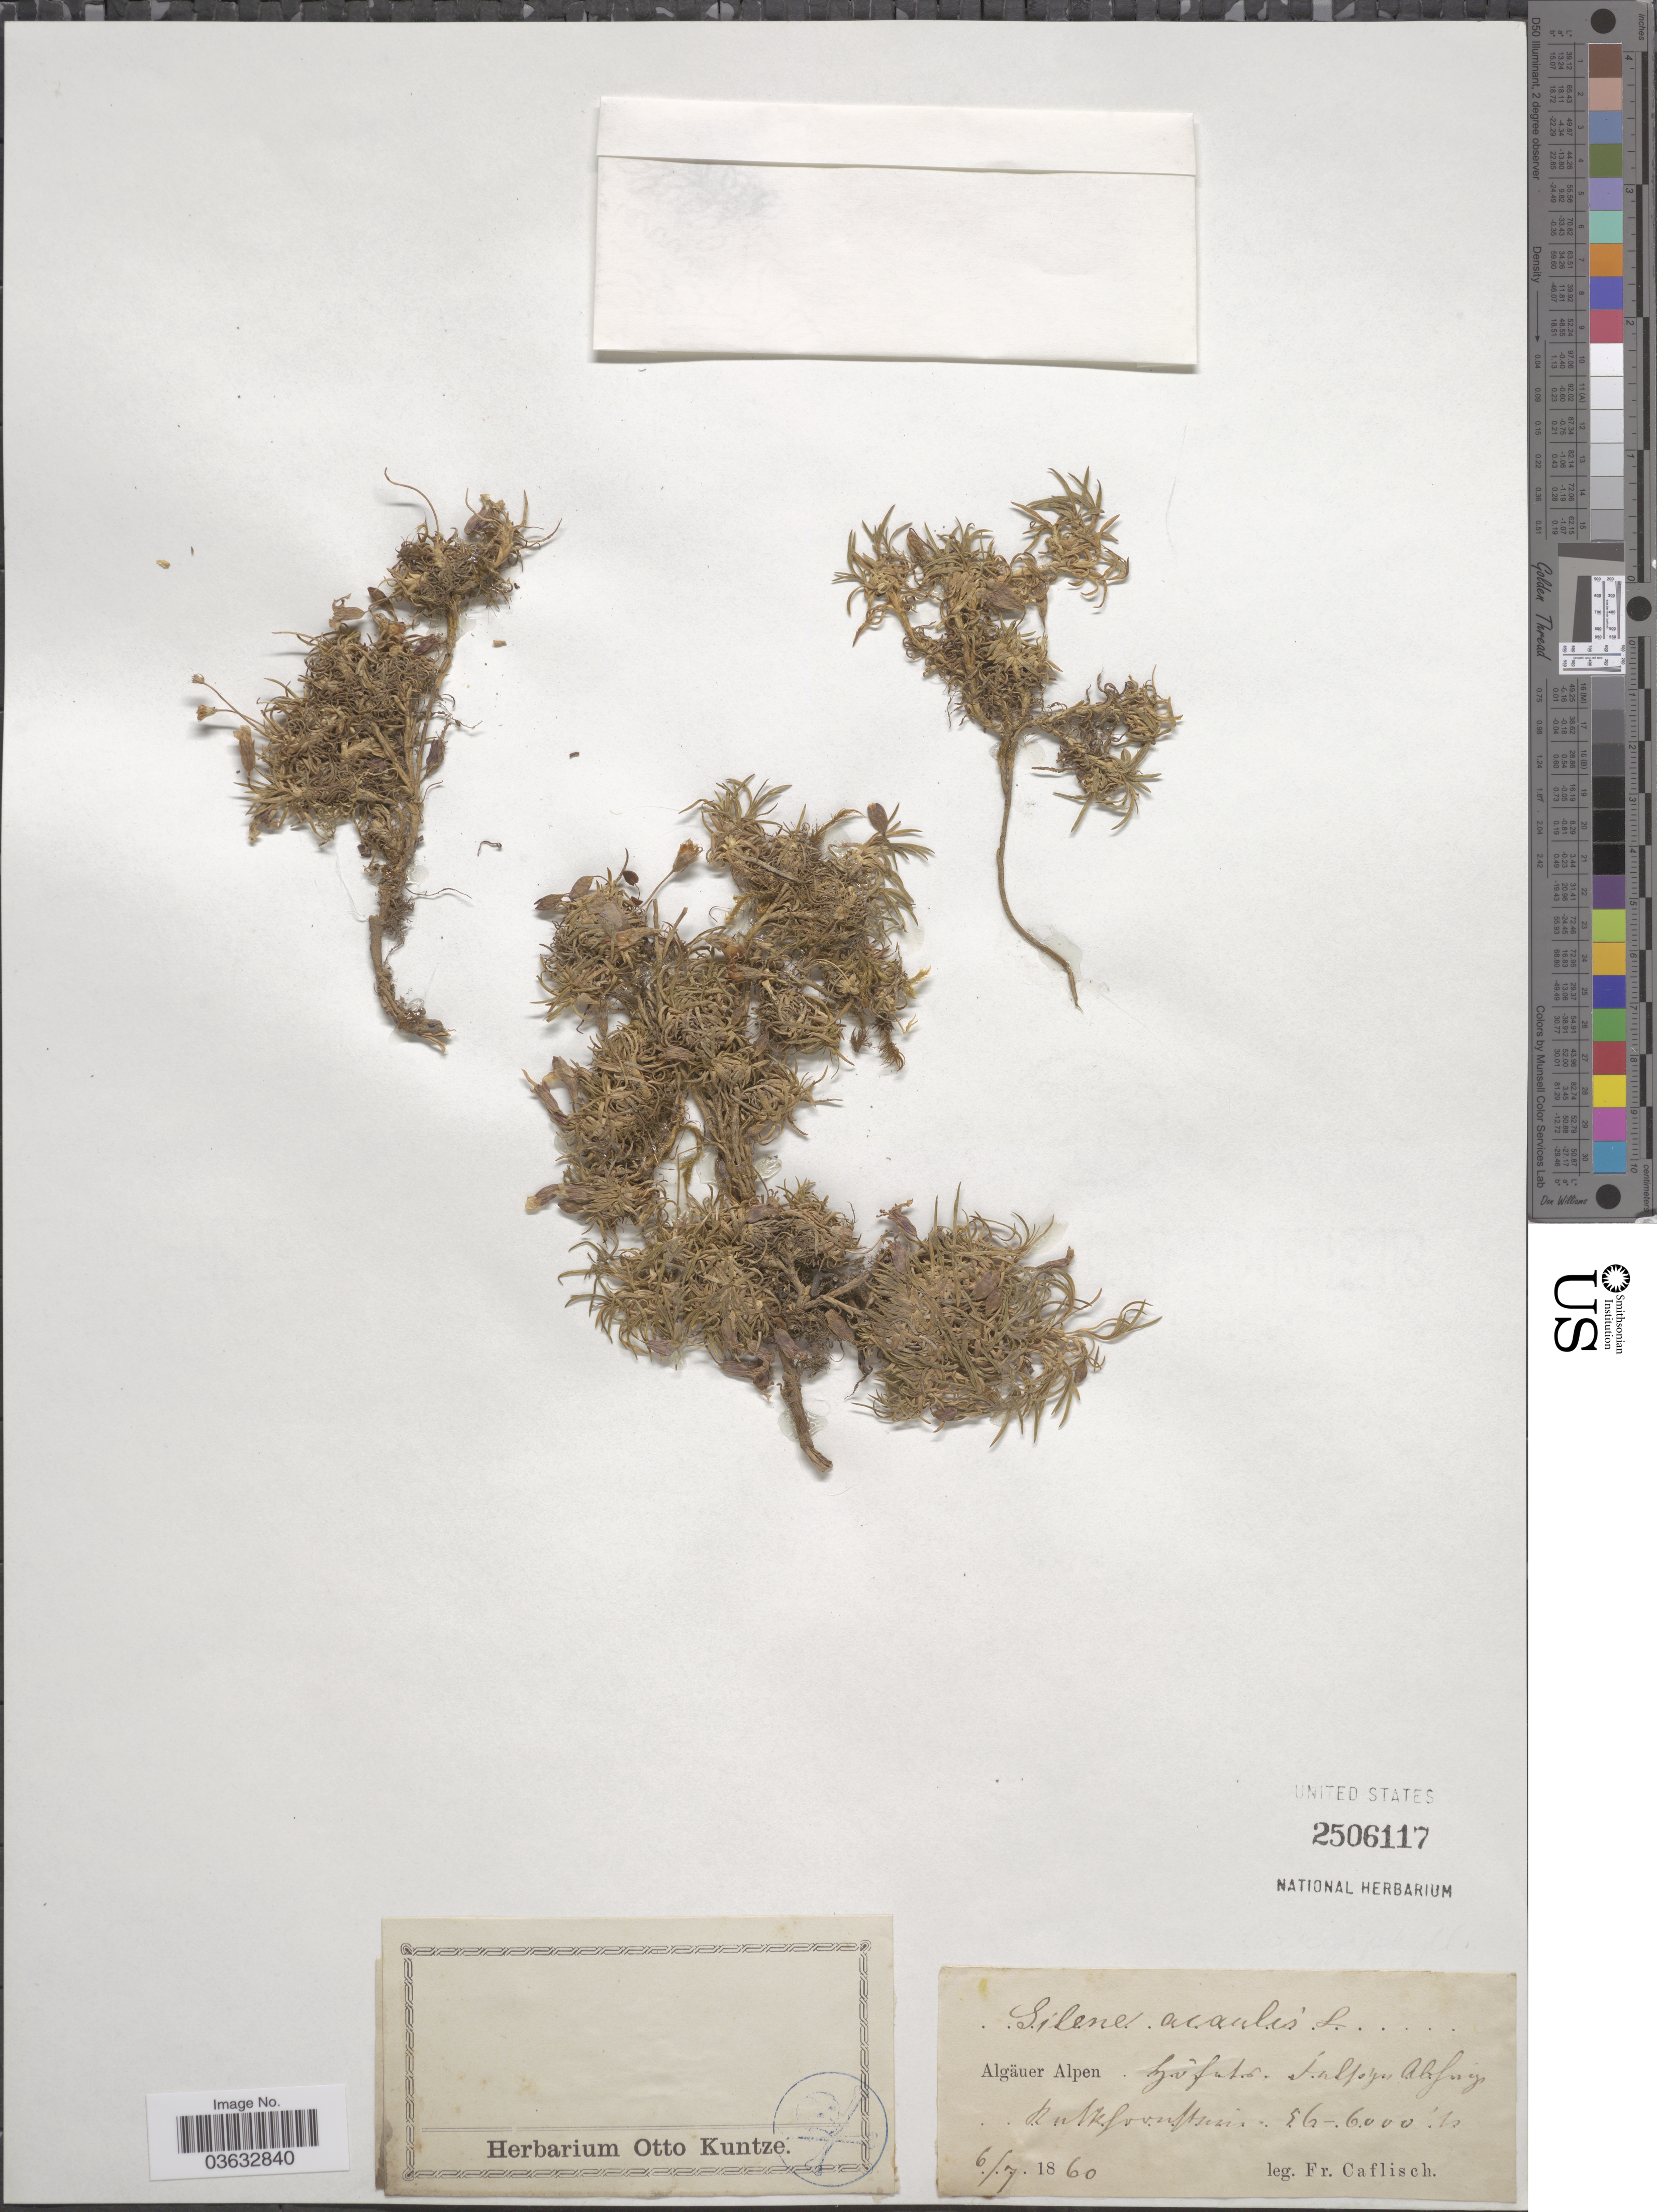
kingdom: Plantae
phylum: Tracheophyta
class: Magnoliopsida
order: Caryophyllales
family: Caryophyllaceae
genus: Silene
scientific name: Silene acaulis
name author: (L.) Jacq.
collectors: J. F. Caflisch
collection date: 1860-07-06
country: Germany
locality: Algäuer Alpen. Gofato falpyo Abjong Rukdovtanis. [interpreted]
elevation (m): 1707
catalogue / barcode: US 2506117